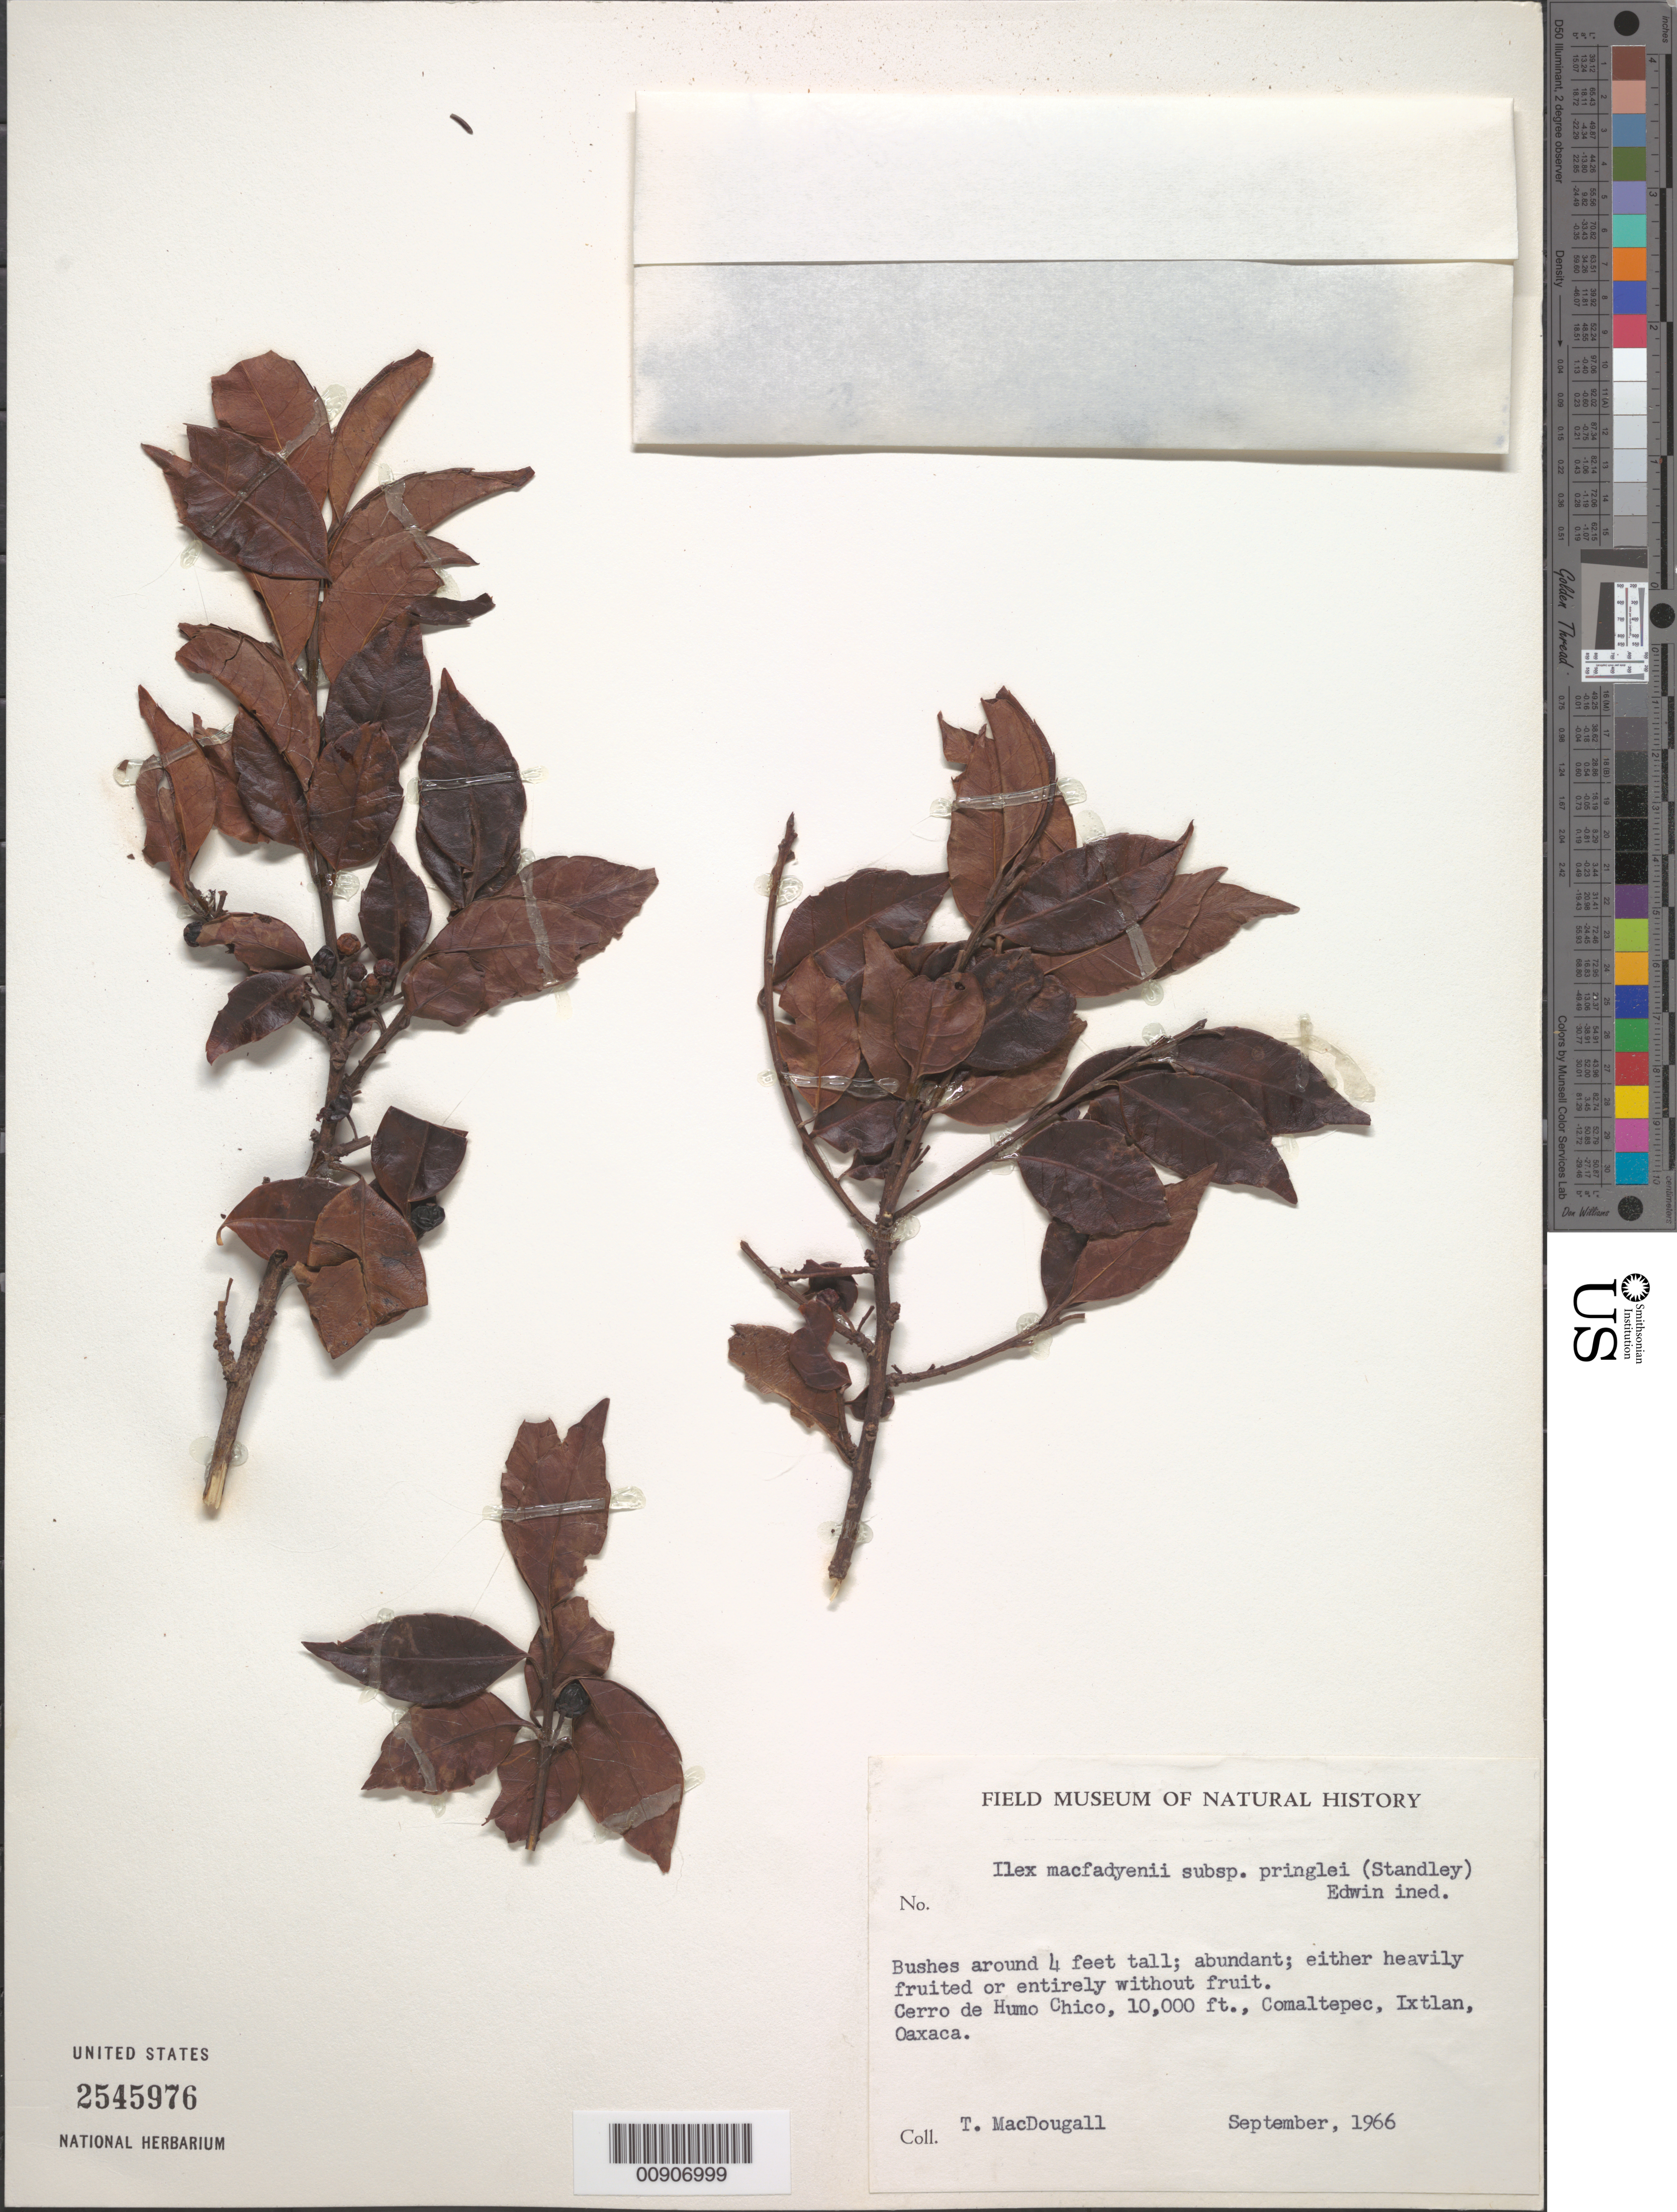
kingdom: Plantae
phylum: Tracheophyta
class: Magnoliopsida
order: Aquifoliales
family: Aquifoliaceae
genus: Ilex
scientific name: Ilex liebmannii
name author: Standl.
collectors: T. Macdougall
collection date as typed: Sep 1966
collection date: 1966-09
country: Mexico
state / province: Oaxaca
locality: Cerro de Humo Chico, Comaltepec, Ixtlán, Oaxaca.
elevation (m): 3048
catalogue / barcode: US 2545976